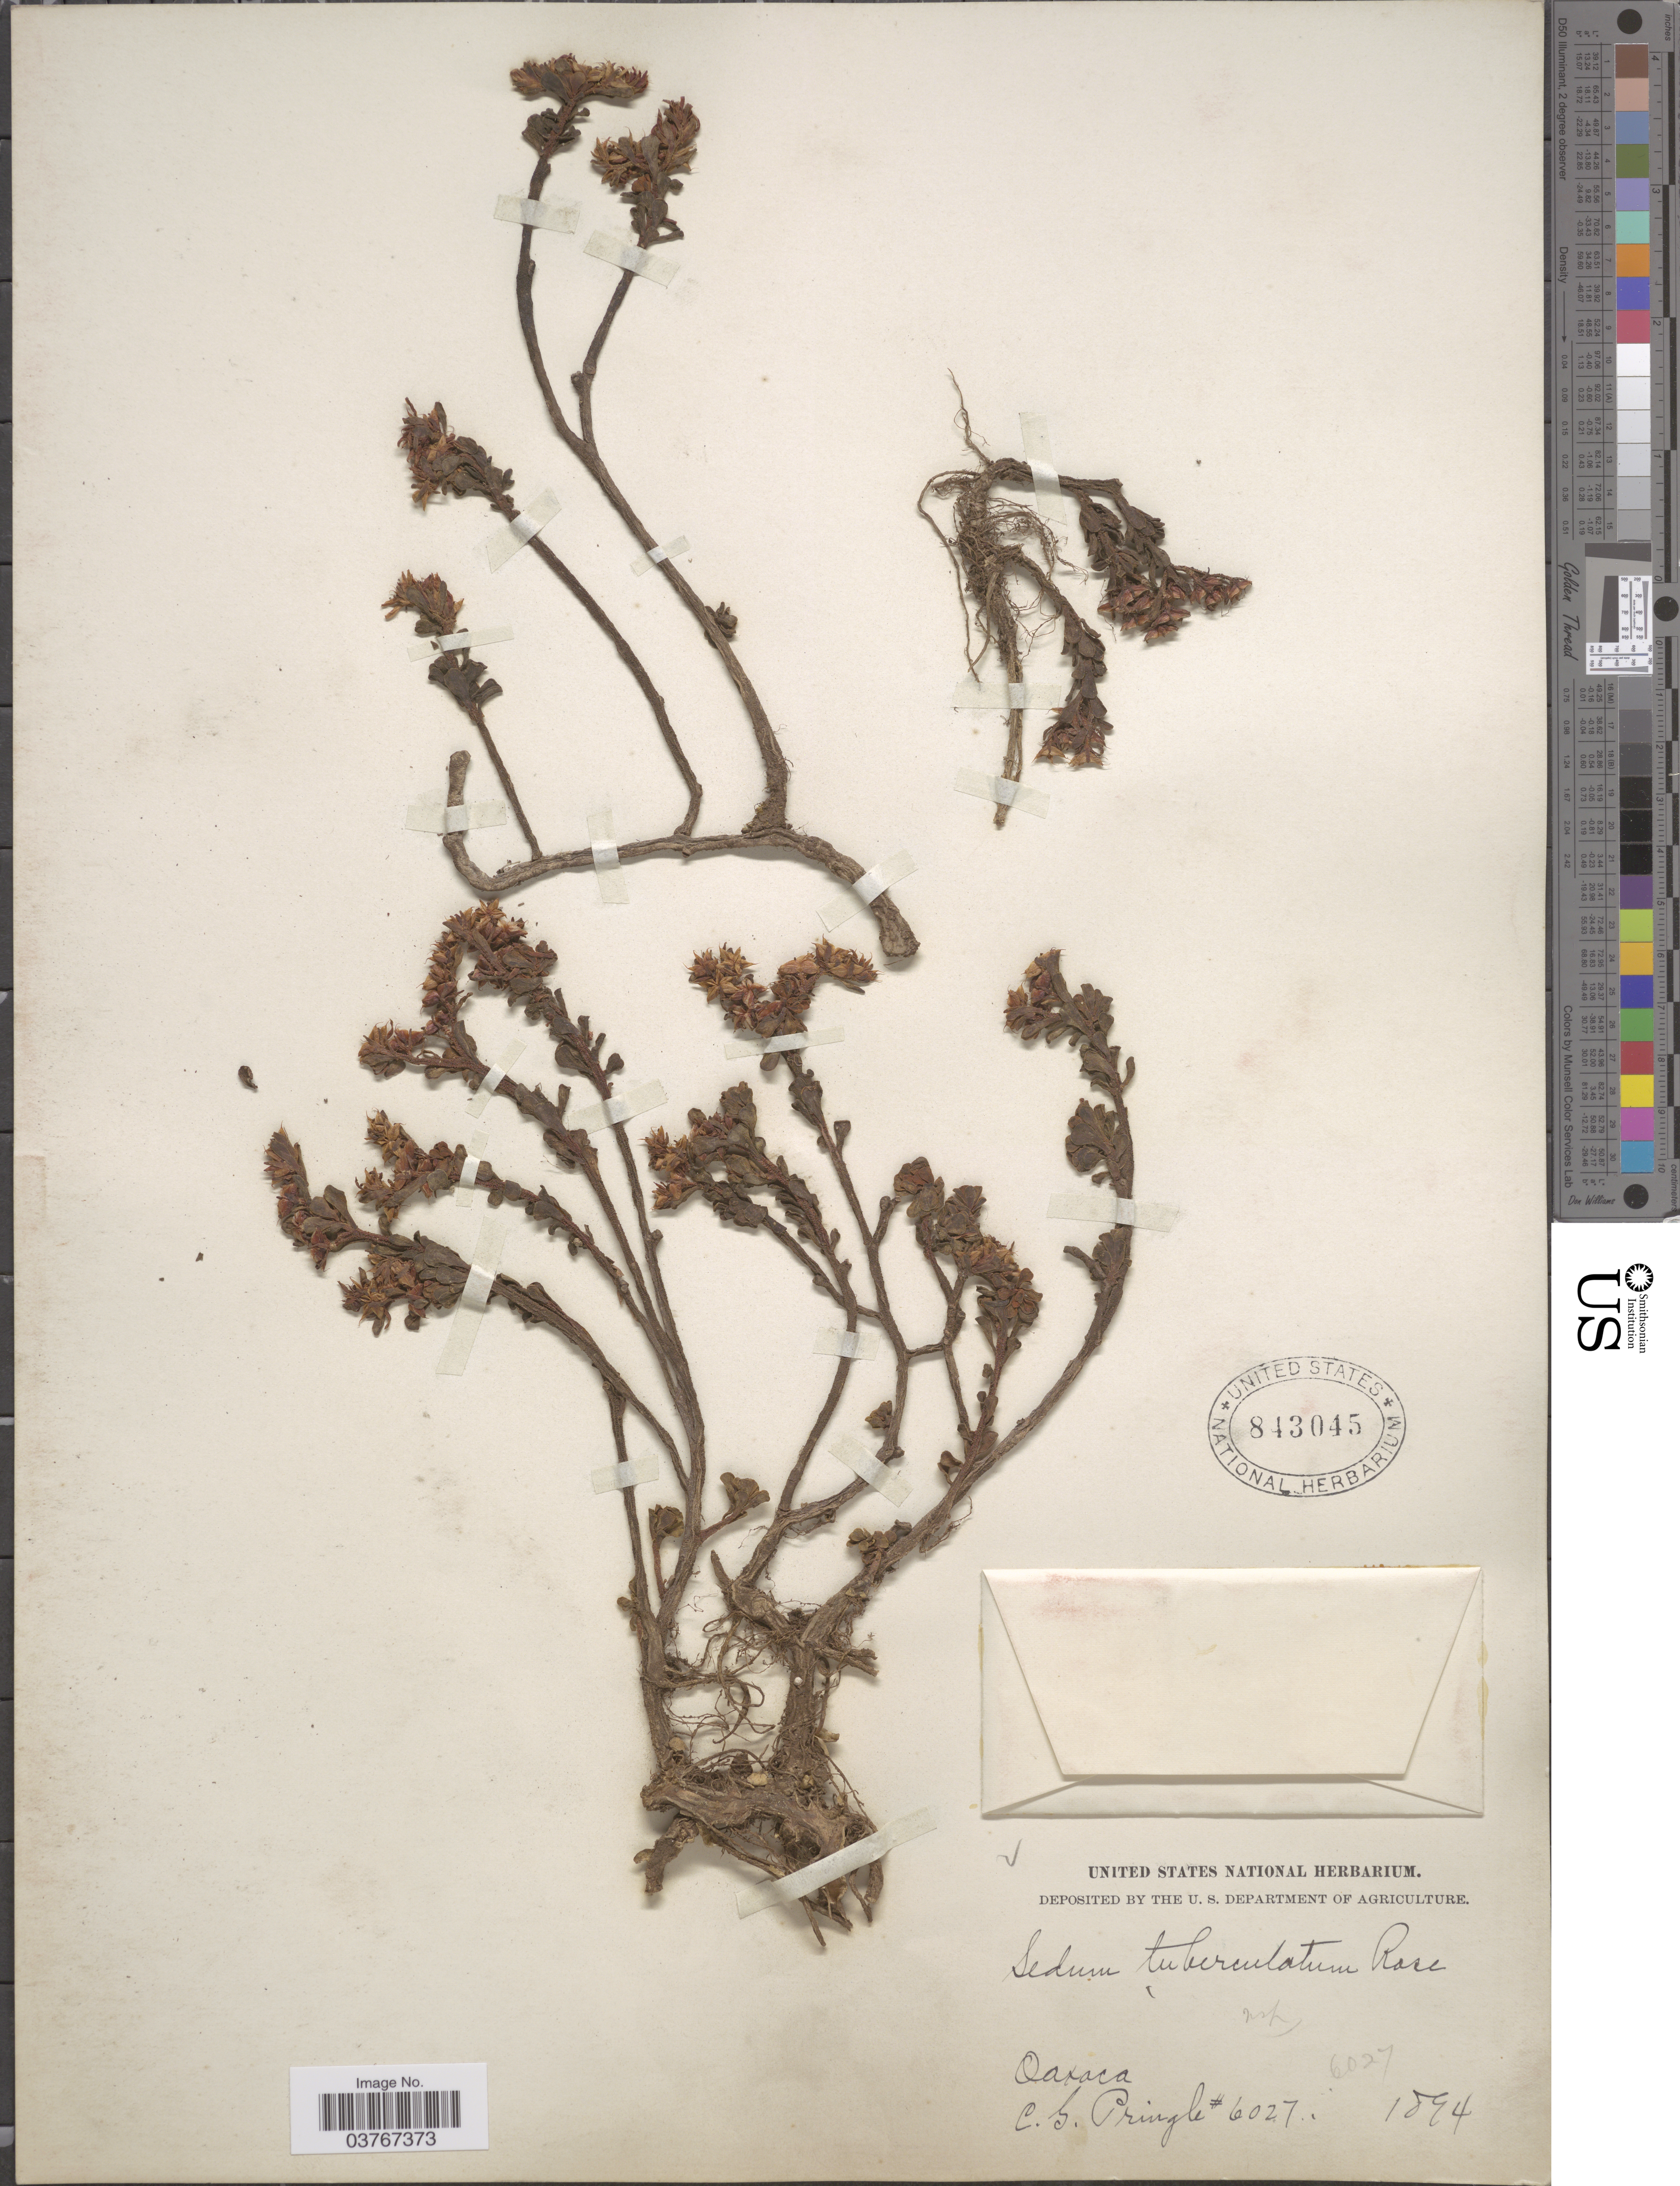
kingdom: Plantae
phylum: Tracheophyta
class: Magnoliopsida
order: Saxifragales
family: Crassulaceae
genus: Sedum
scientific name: Sedum tuberculatum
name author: Rose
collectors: C. G. Pringle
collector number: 6027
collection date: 1894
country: Mexico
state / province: Oaxaca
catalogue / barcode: US 843045